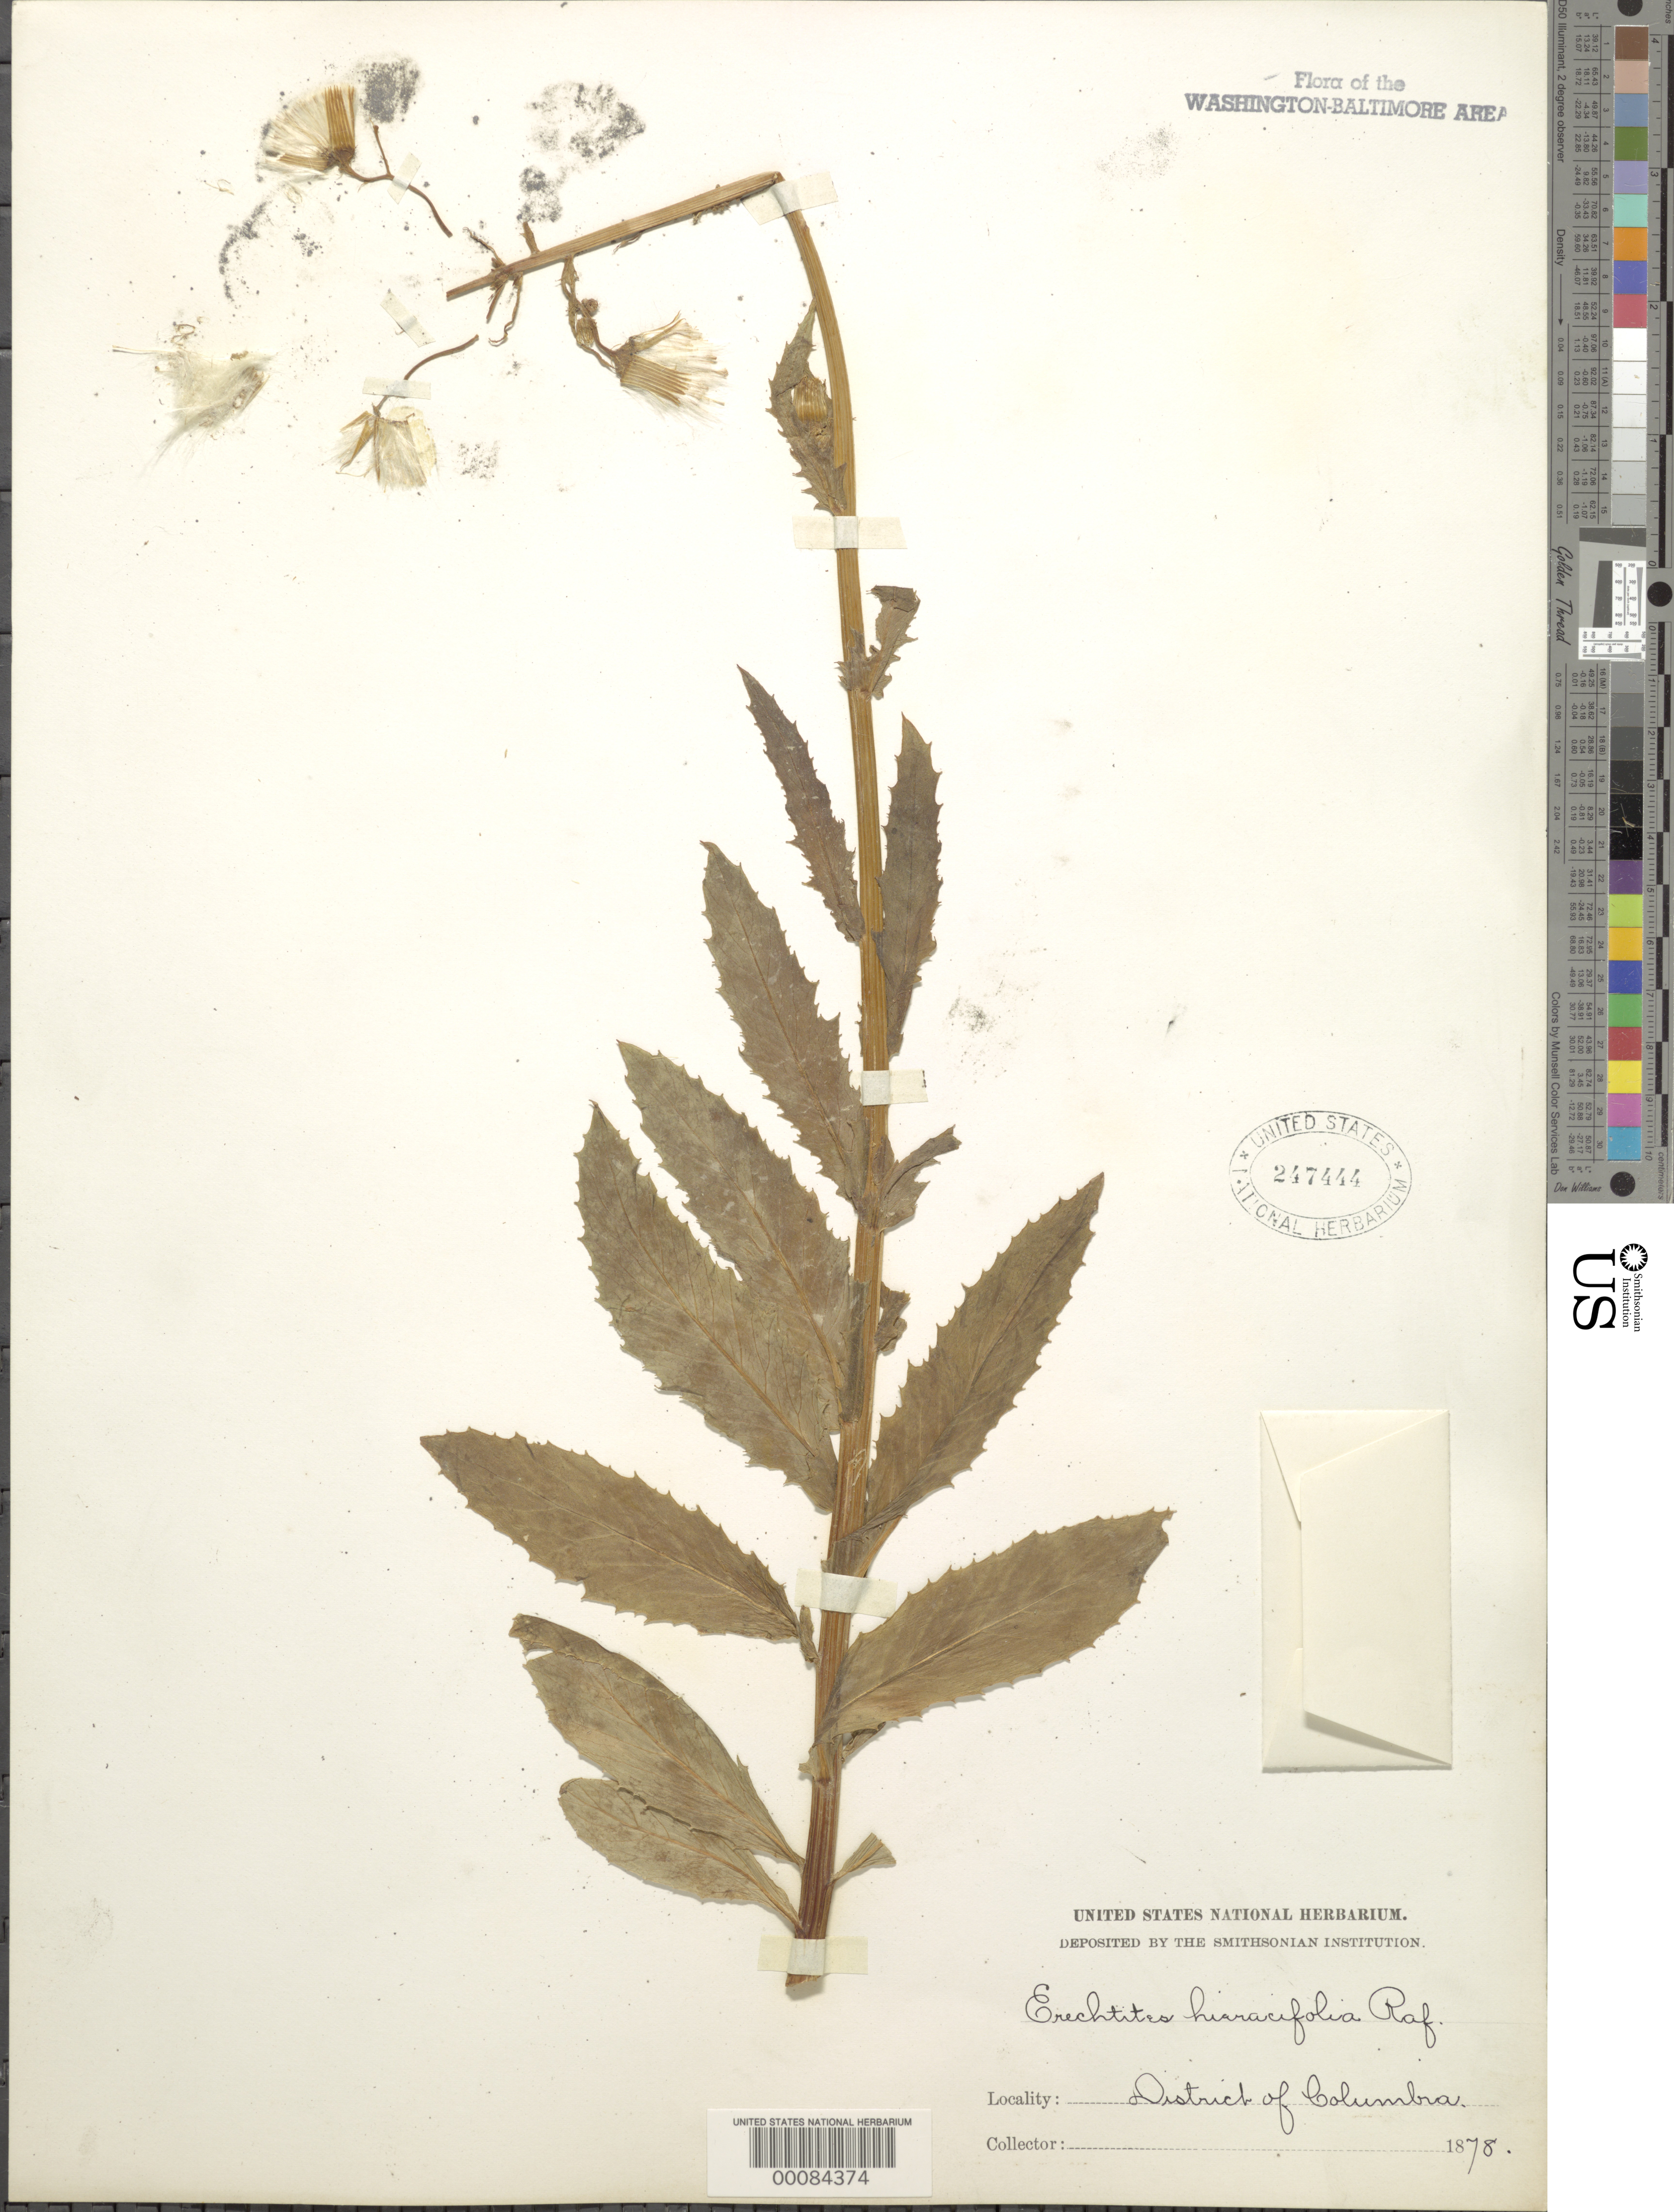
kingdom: Plantae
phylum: Tracheophyta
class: Magnoliopsida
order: Asterales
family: Asteraceae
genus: Erechtites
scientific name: Erechtites hieraciifolius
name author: (L.) Raf. ex DC.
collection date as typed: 1878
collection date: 1878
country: United States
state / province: District of Columbia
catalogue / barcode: US 247444